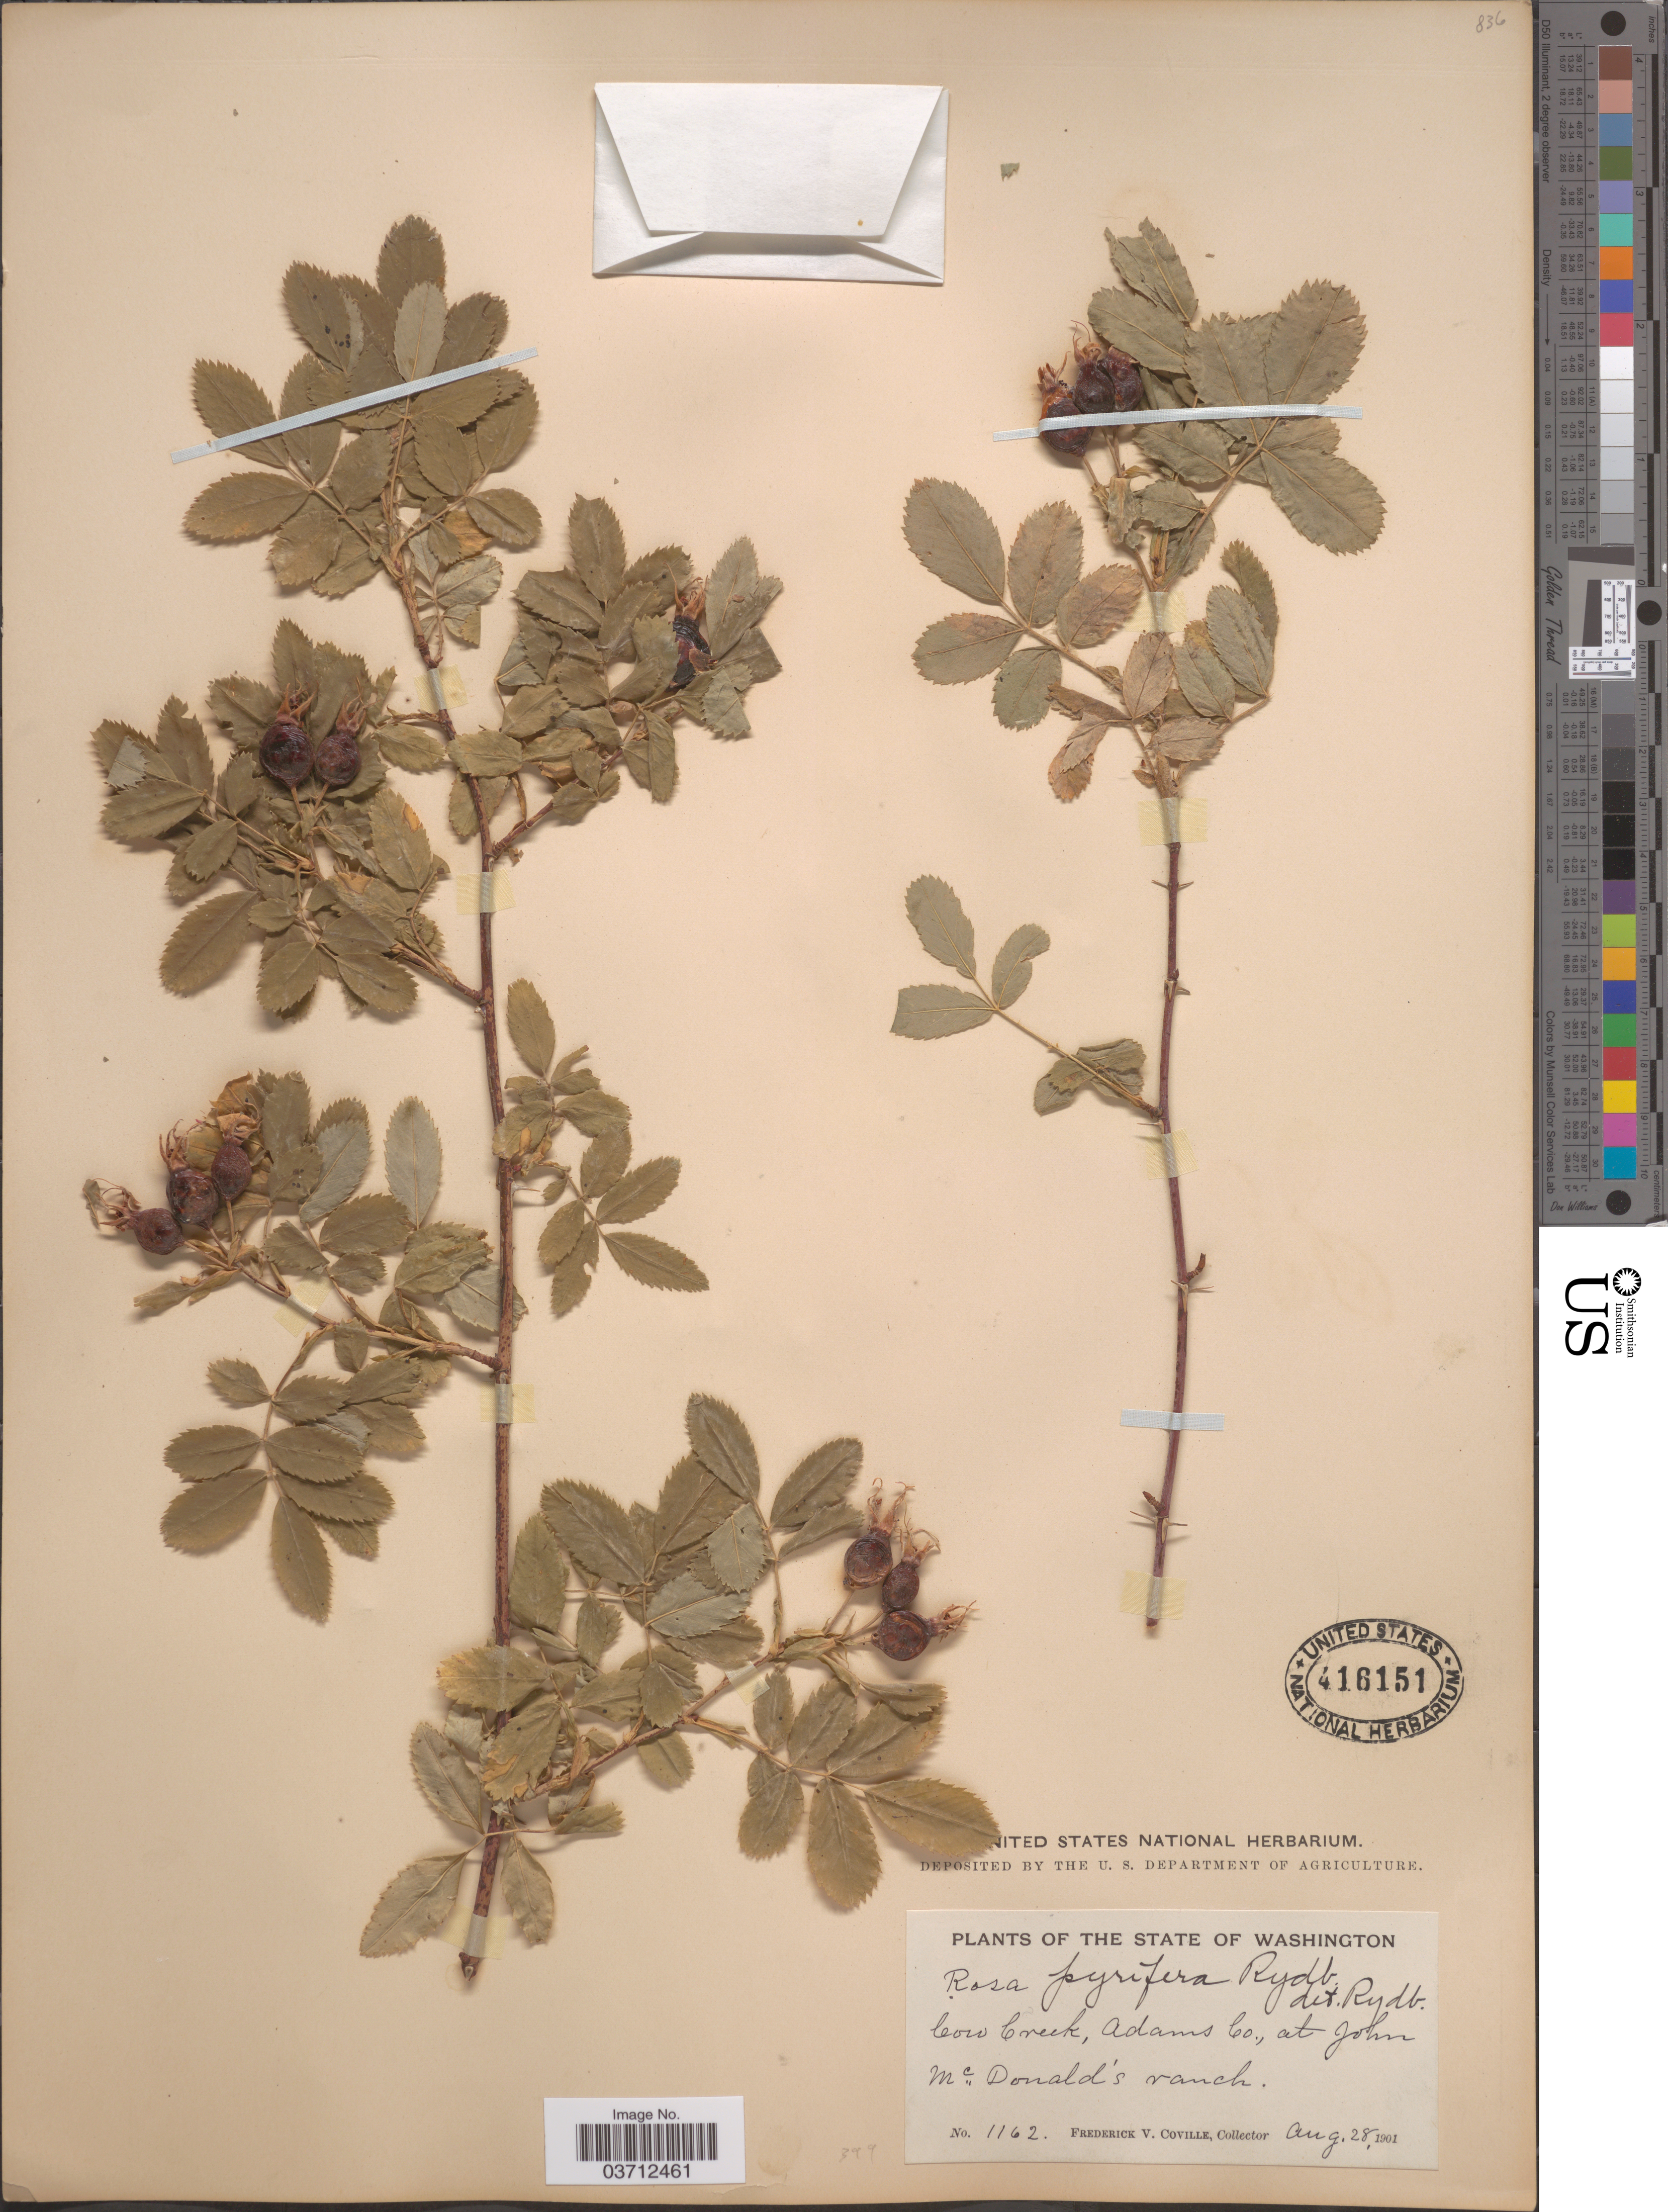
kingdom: Plantae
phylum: Tracheophyta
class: Magnoliopsida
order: Rosales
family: Rosaceae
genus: Rosa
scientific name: Rosa woodsii var. ultramontana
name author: Lindl.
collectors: F. V. Coville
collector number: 1162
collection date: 1901-08-28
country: United States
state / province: Washington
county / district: Adams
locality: Cow Creek, Adams Co., at John McDonald's ranch.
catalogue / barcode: US 416151